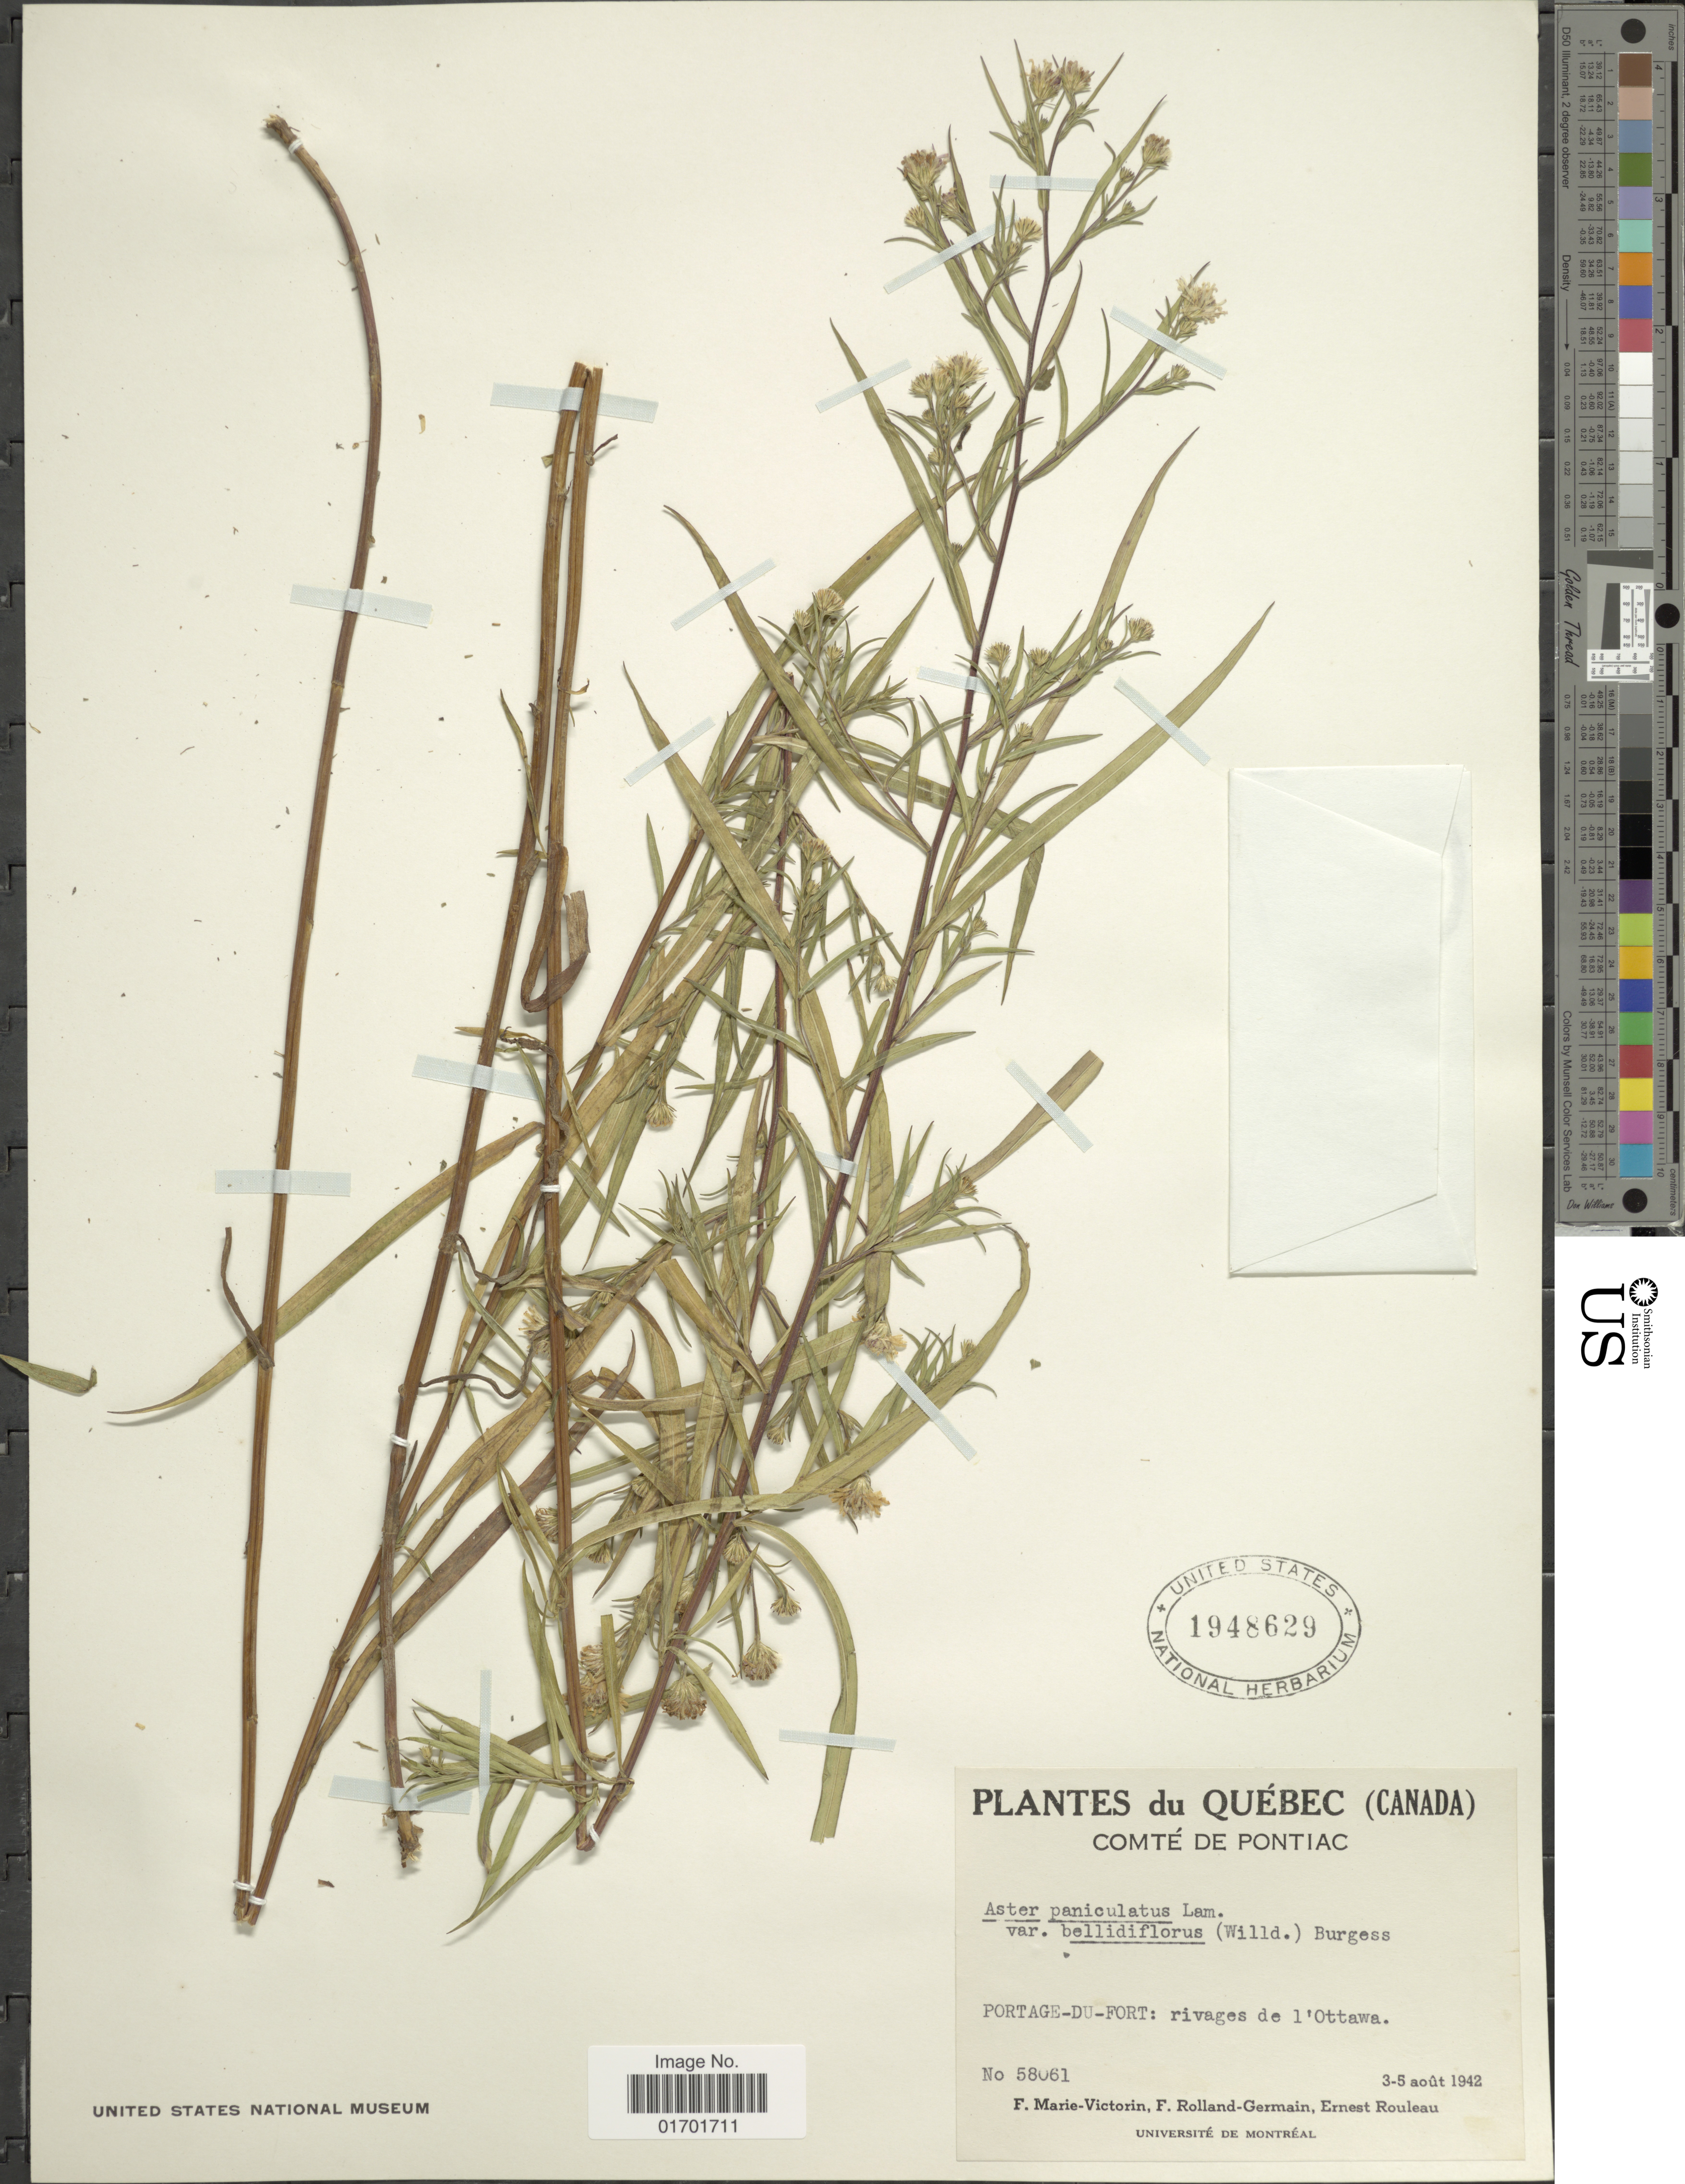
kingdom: Plantae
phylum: Tracheophyta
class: Magnoliopsida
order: Asterales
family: Asteraceae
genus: Symphyotrichum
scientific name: Symphyotrichum lanceolatum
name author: (Willd.) G.L. Nesom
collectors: F. Marie-Victorin, Rolland-Germain & E. Rouleau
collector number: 58061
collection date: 1942-08-03/1942-08-05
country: Canada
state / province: Quebec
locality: Comté de Pontiac, Portage-Du-Fort: rivages de L'Ottawa.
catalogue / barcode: US 1948629